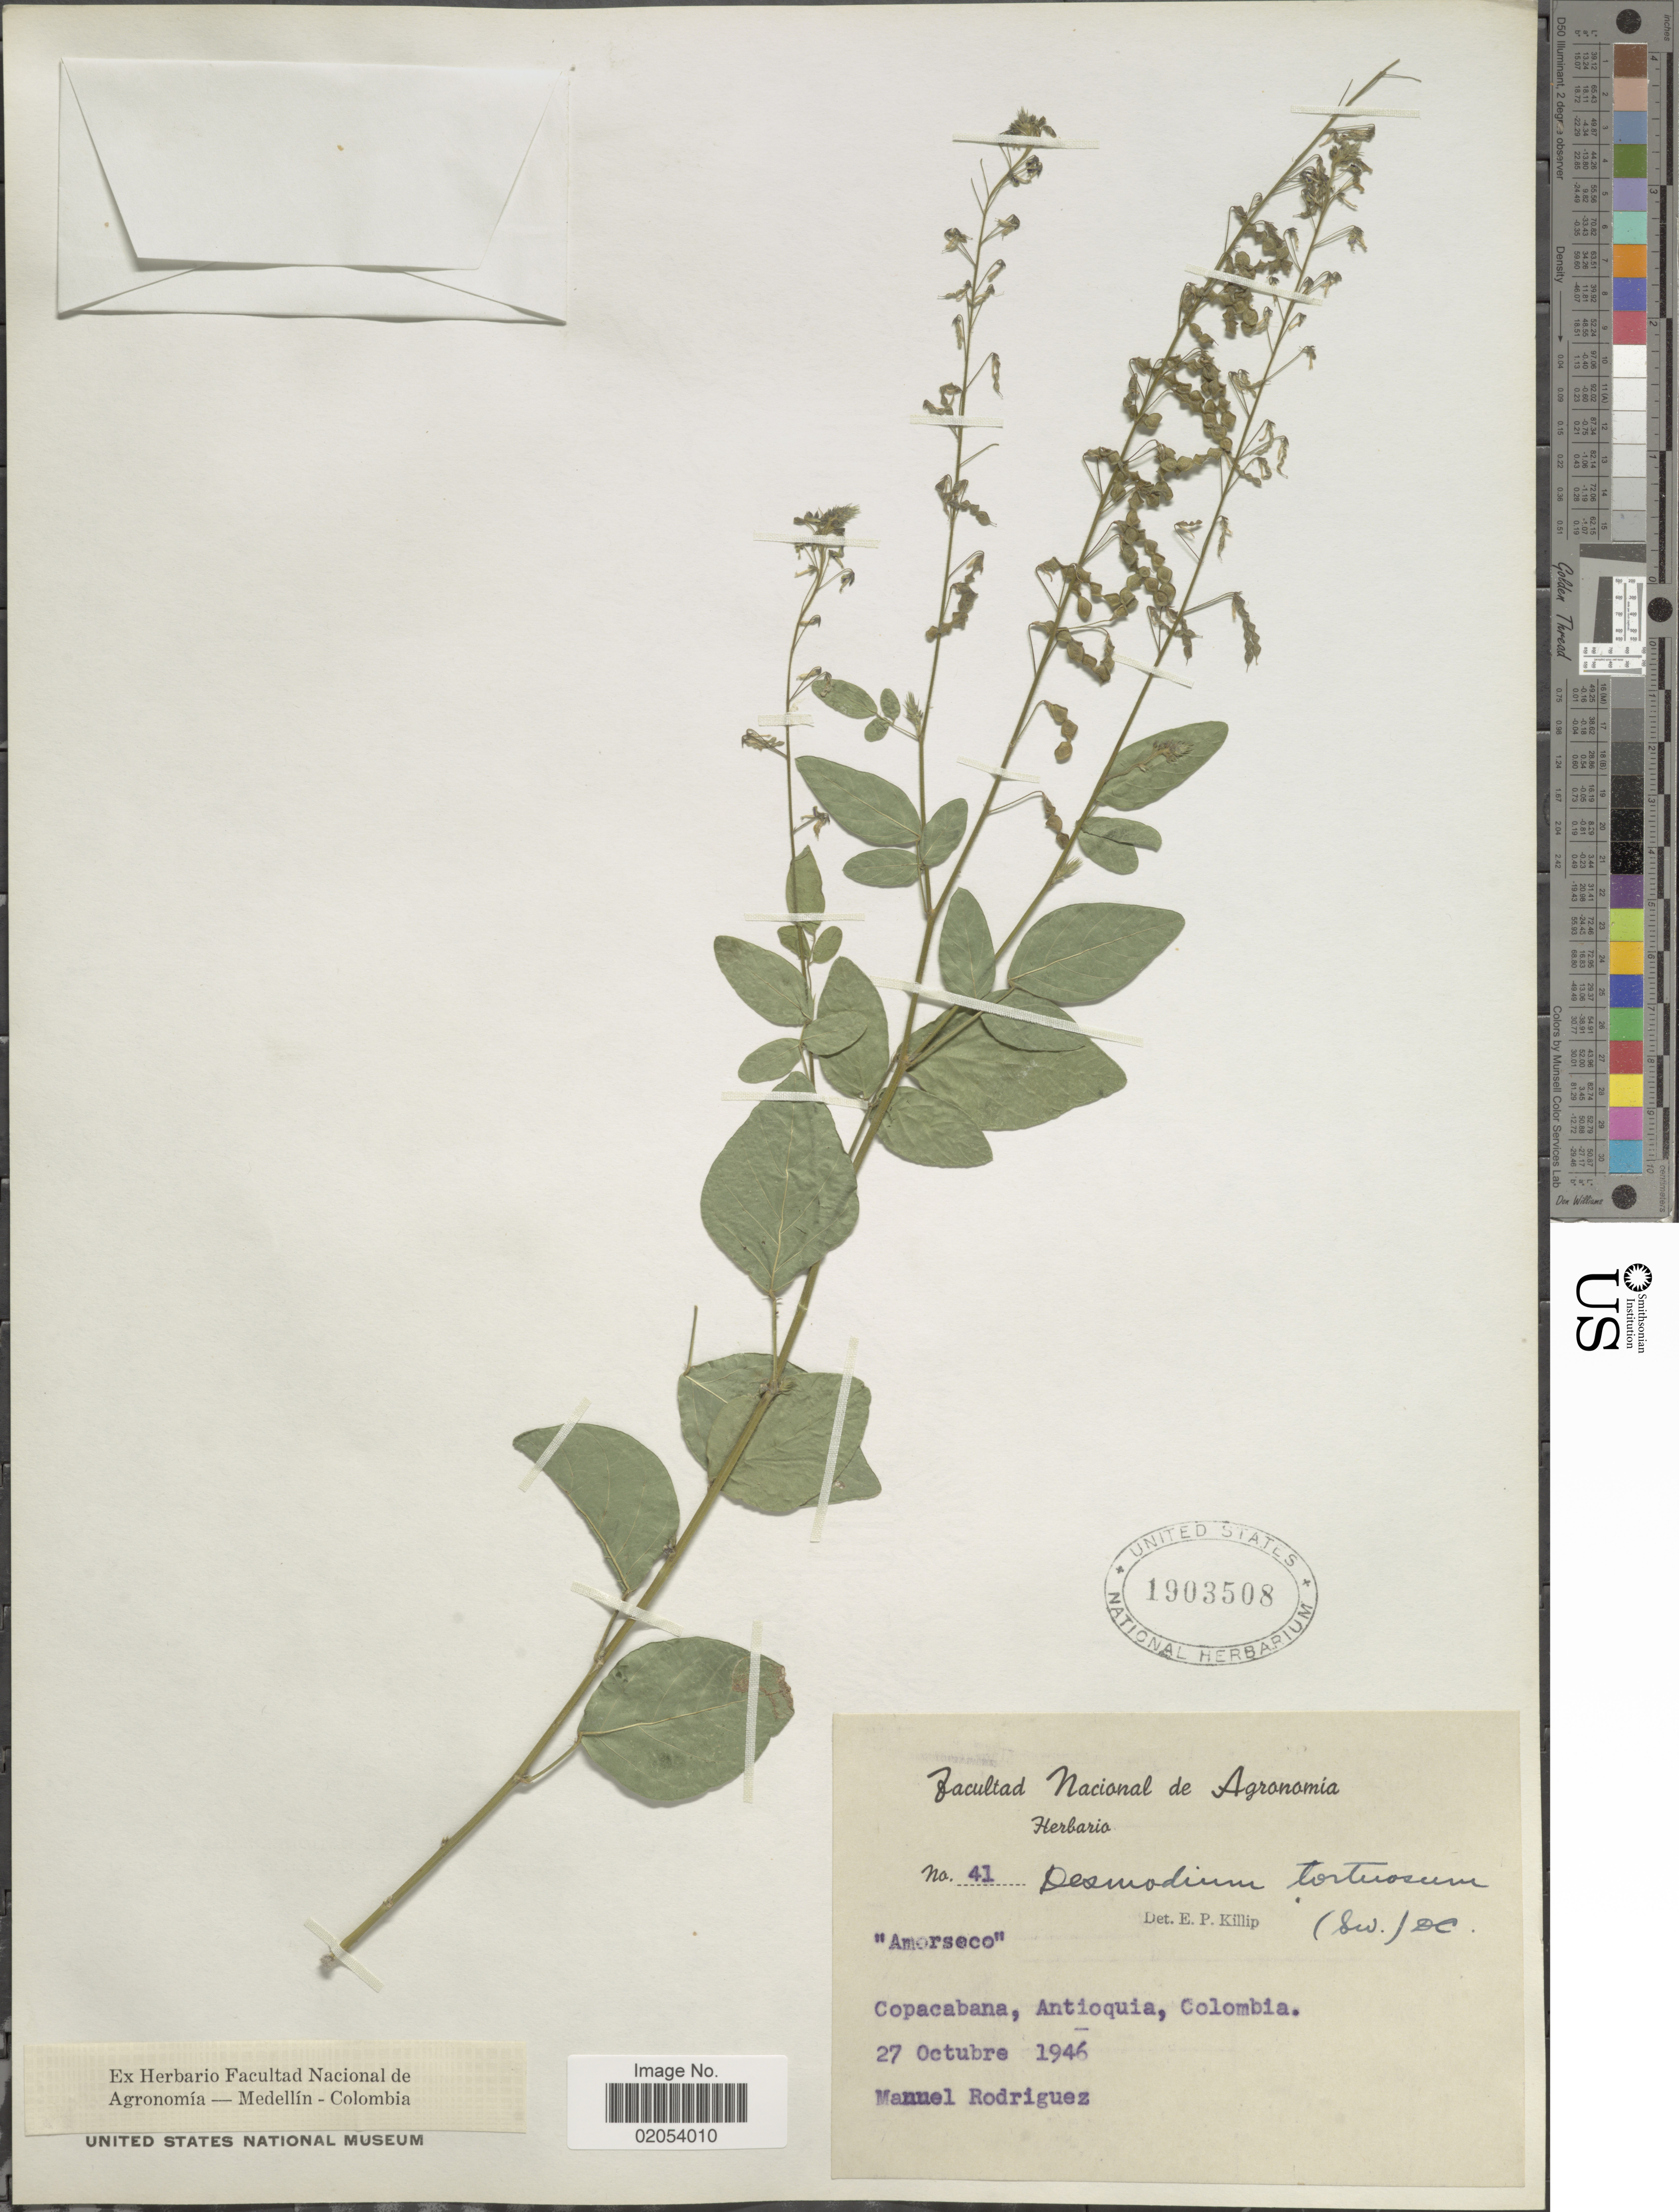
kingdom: Plantae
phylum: Tracheophyta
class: Magnoliopsida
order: Fabales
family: Fabaceae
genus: Desmodium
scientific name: Desmodium tortuosum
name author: (Sw.) DC.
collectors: M. Rodriguez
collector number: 41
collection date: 1946-10-27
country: Colombia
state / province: Antioquia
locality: Copacabana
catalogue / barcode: US 1903508